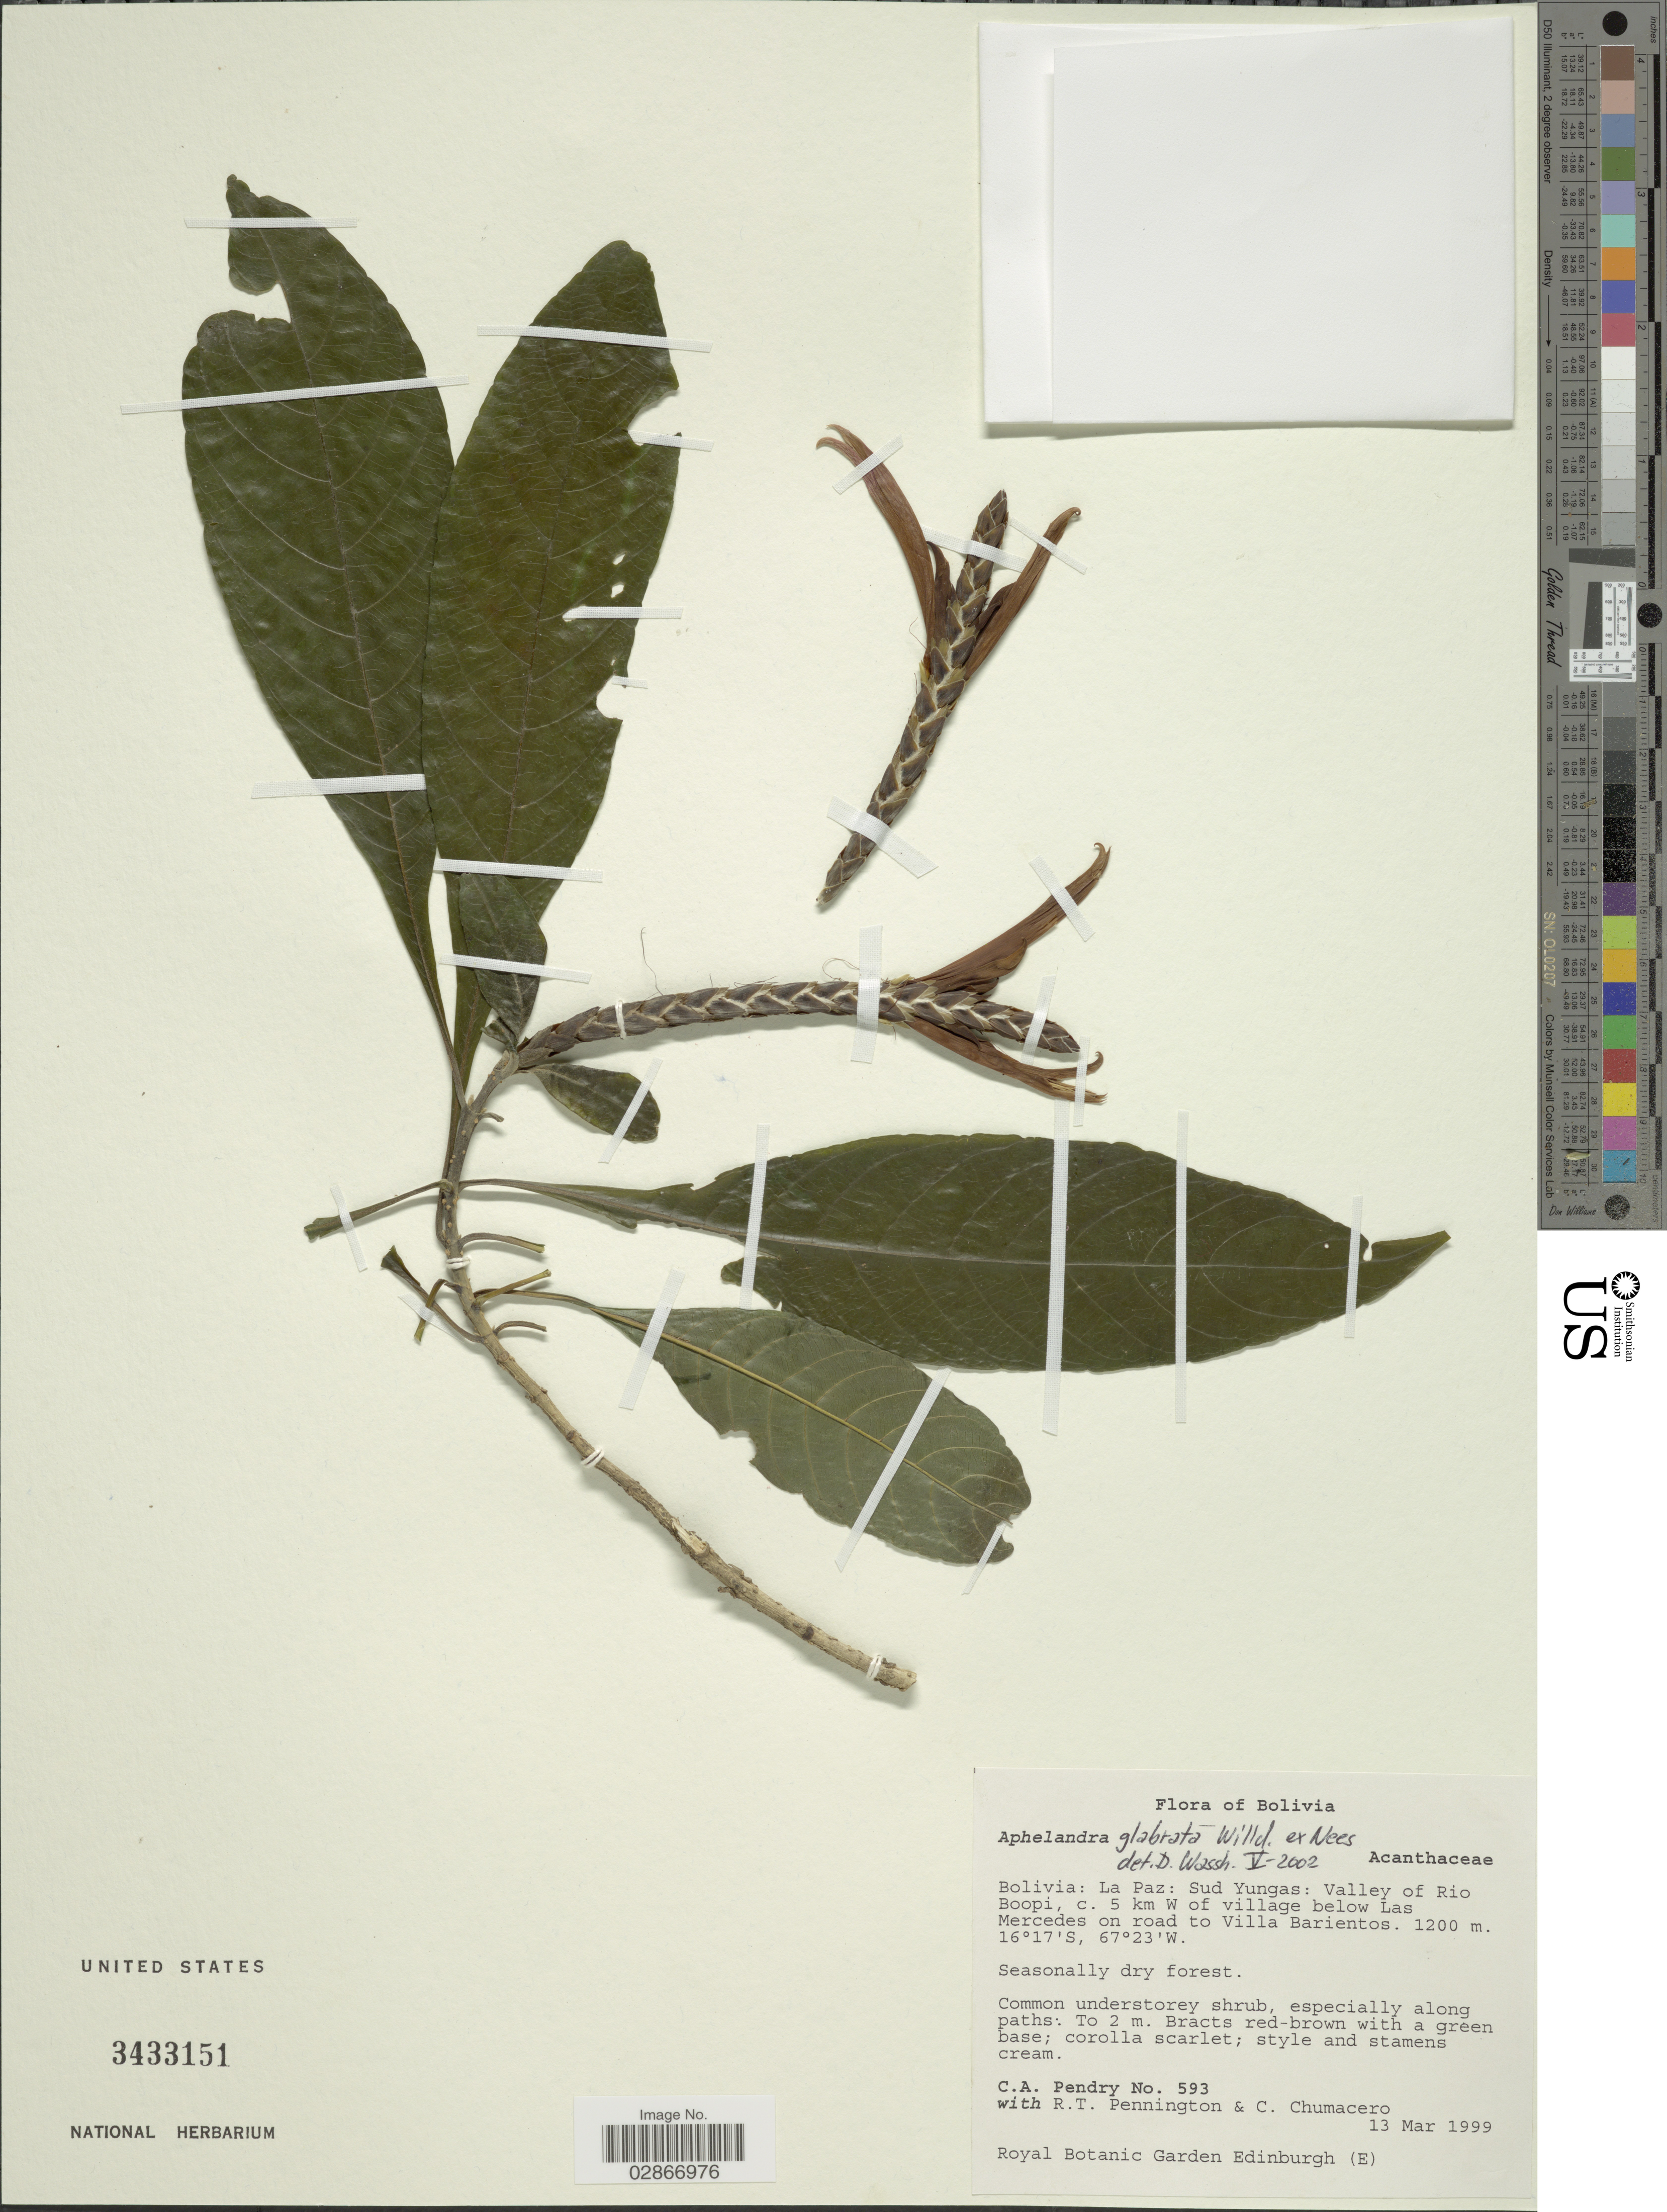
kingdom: Plantae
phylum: Tracheophyta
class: Magnoliopsida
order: Lamiales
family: Acanthaceae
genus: Aphelandra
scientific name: Aphelandra glabrata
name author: Willd. ex Nees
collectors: C. Pendry, R. T. Pennington & C. Chumacero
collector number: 593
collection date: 1999-03-13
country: Bolivia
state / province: La Paz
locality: Sud Yungas: Valley of Rio Boopi, c. 5 km W of village below Las Mercedes on road to Villa Barientos.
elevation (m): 1200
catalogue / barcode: US 3433151